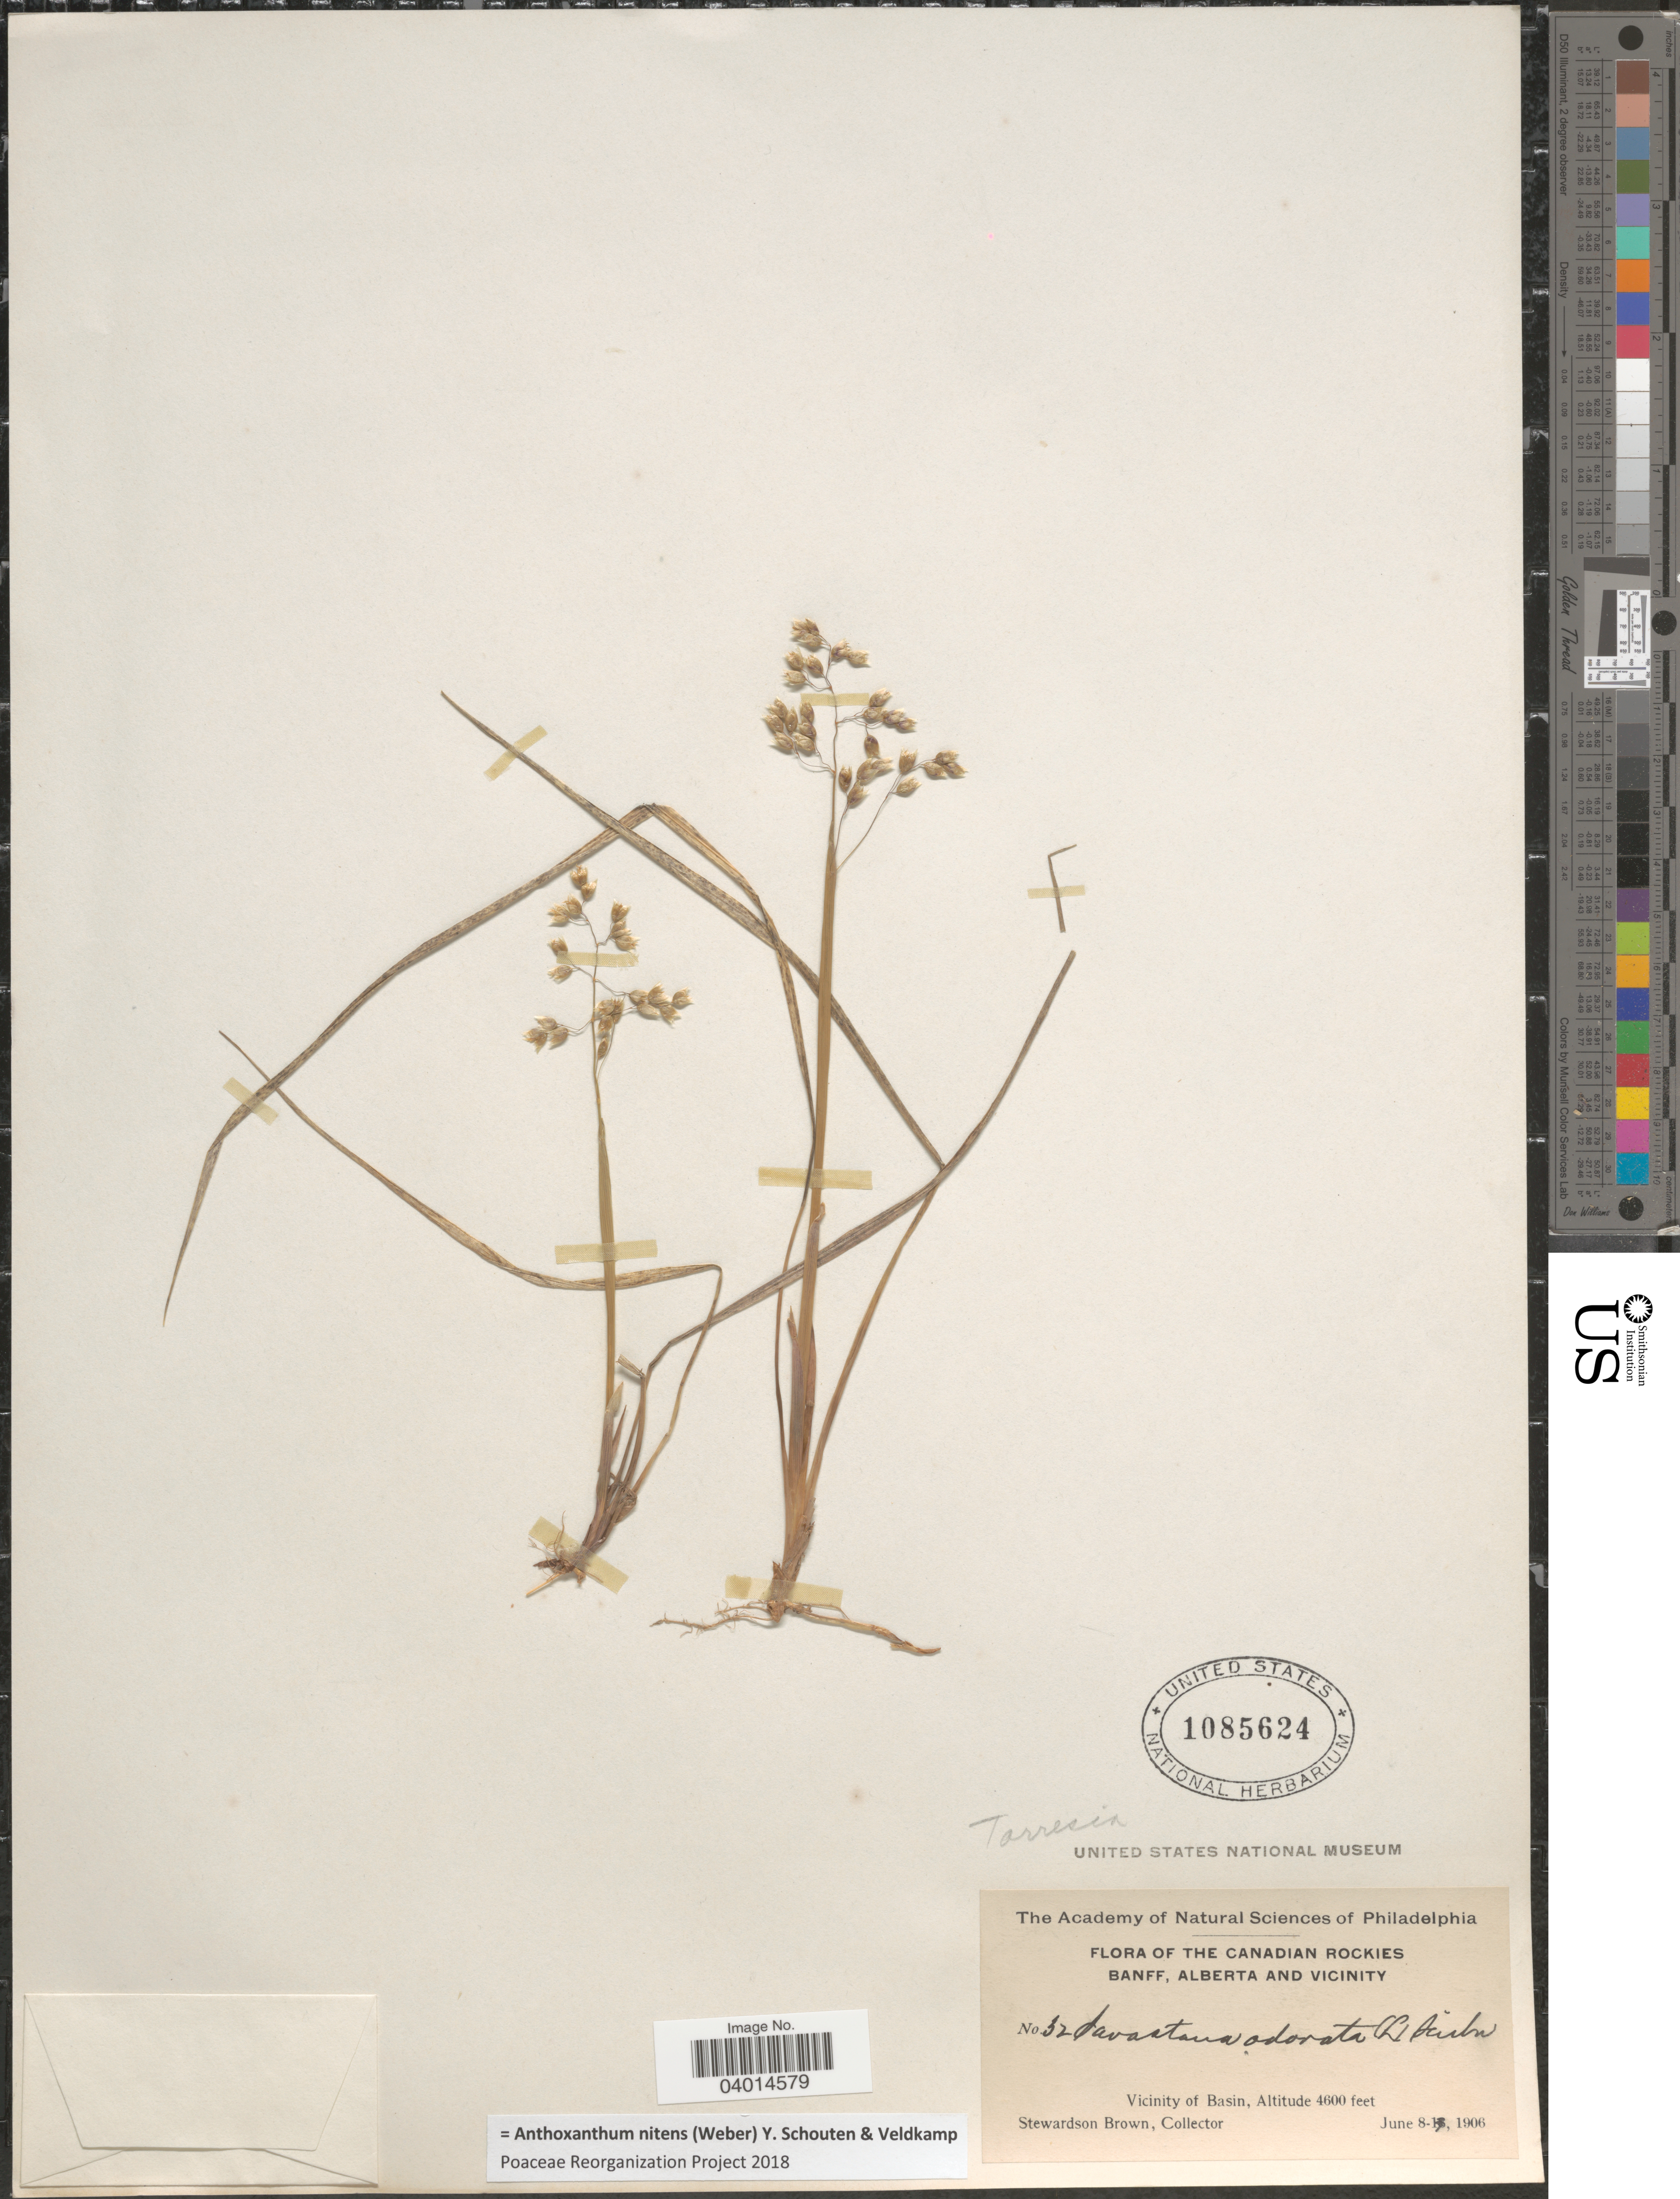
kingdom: Plantae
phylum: Tracheophyta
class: Liliopsida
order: Poales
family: Poaceae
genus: Anthoxanthum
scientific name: Anthoxanthum nitens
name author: (G.H. Weber) R.T.A. Schouten & Veldkamp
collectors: S. Brown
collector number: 32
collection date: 1906-06-08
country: Canada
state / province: Alberta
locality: The Canadian Rockies. Banff and Vicinity. Vicinity of Basin.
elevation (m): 1402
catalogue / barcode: US 1085624